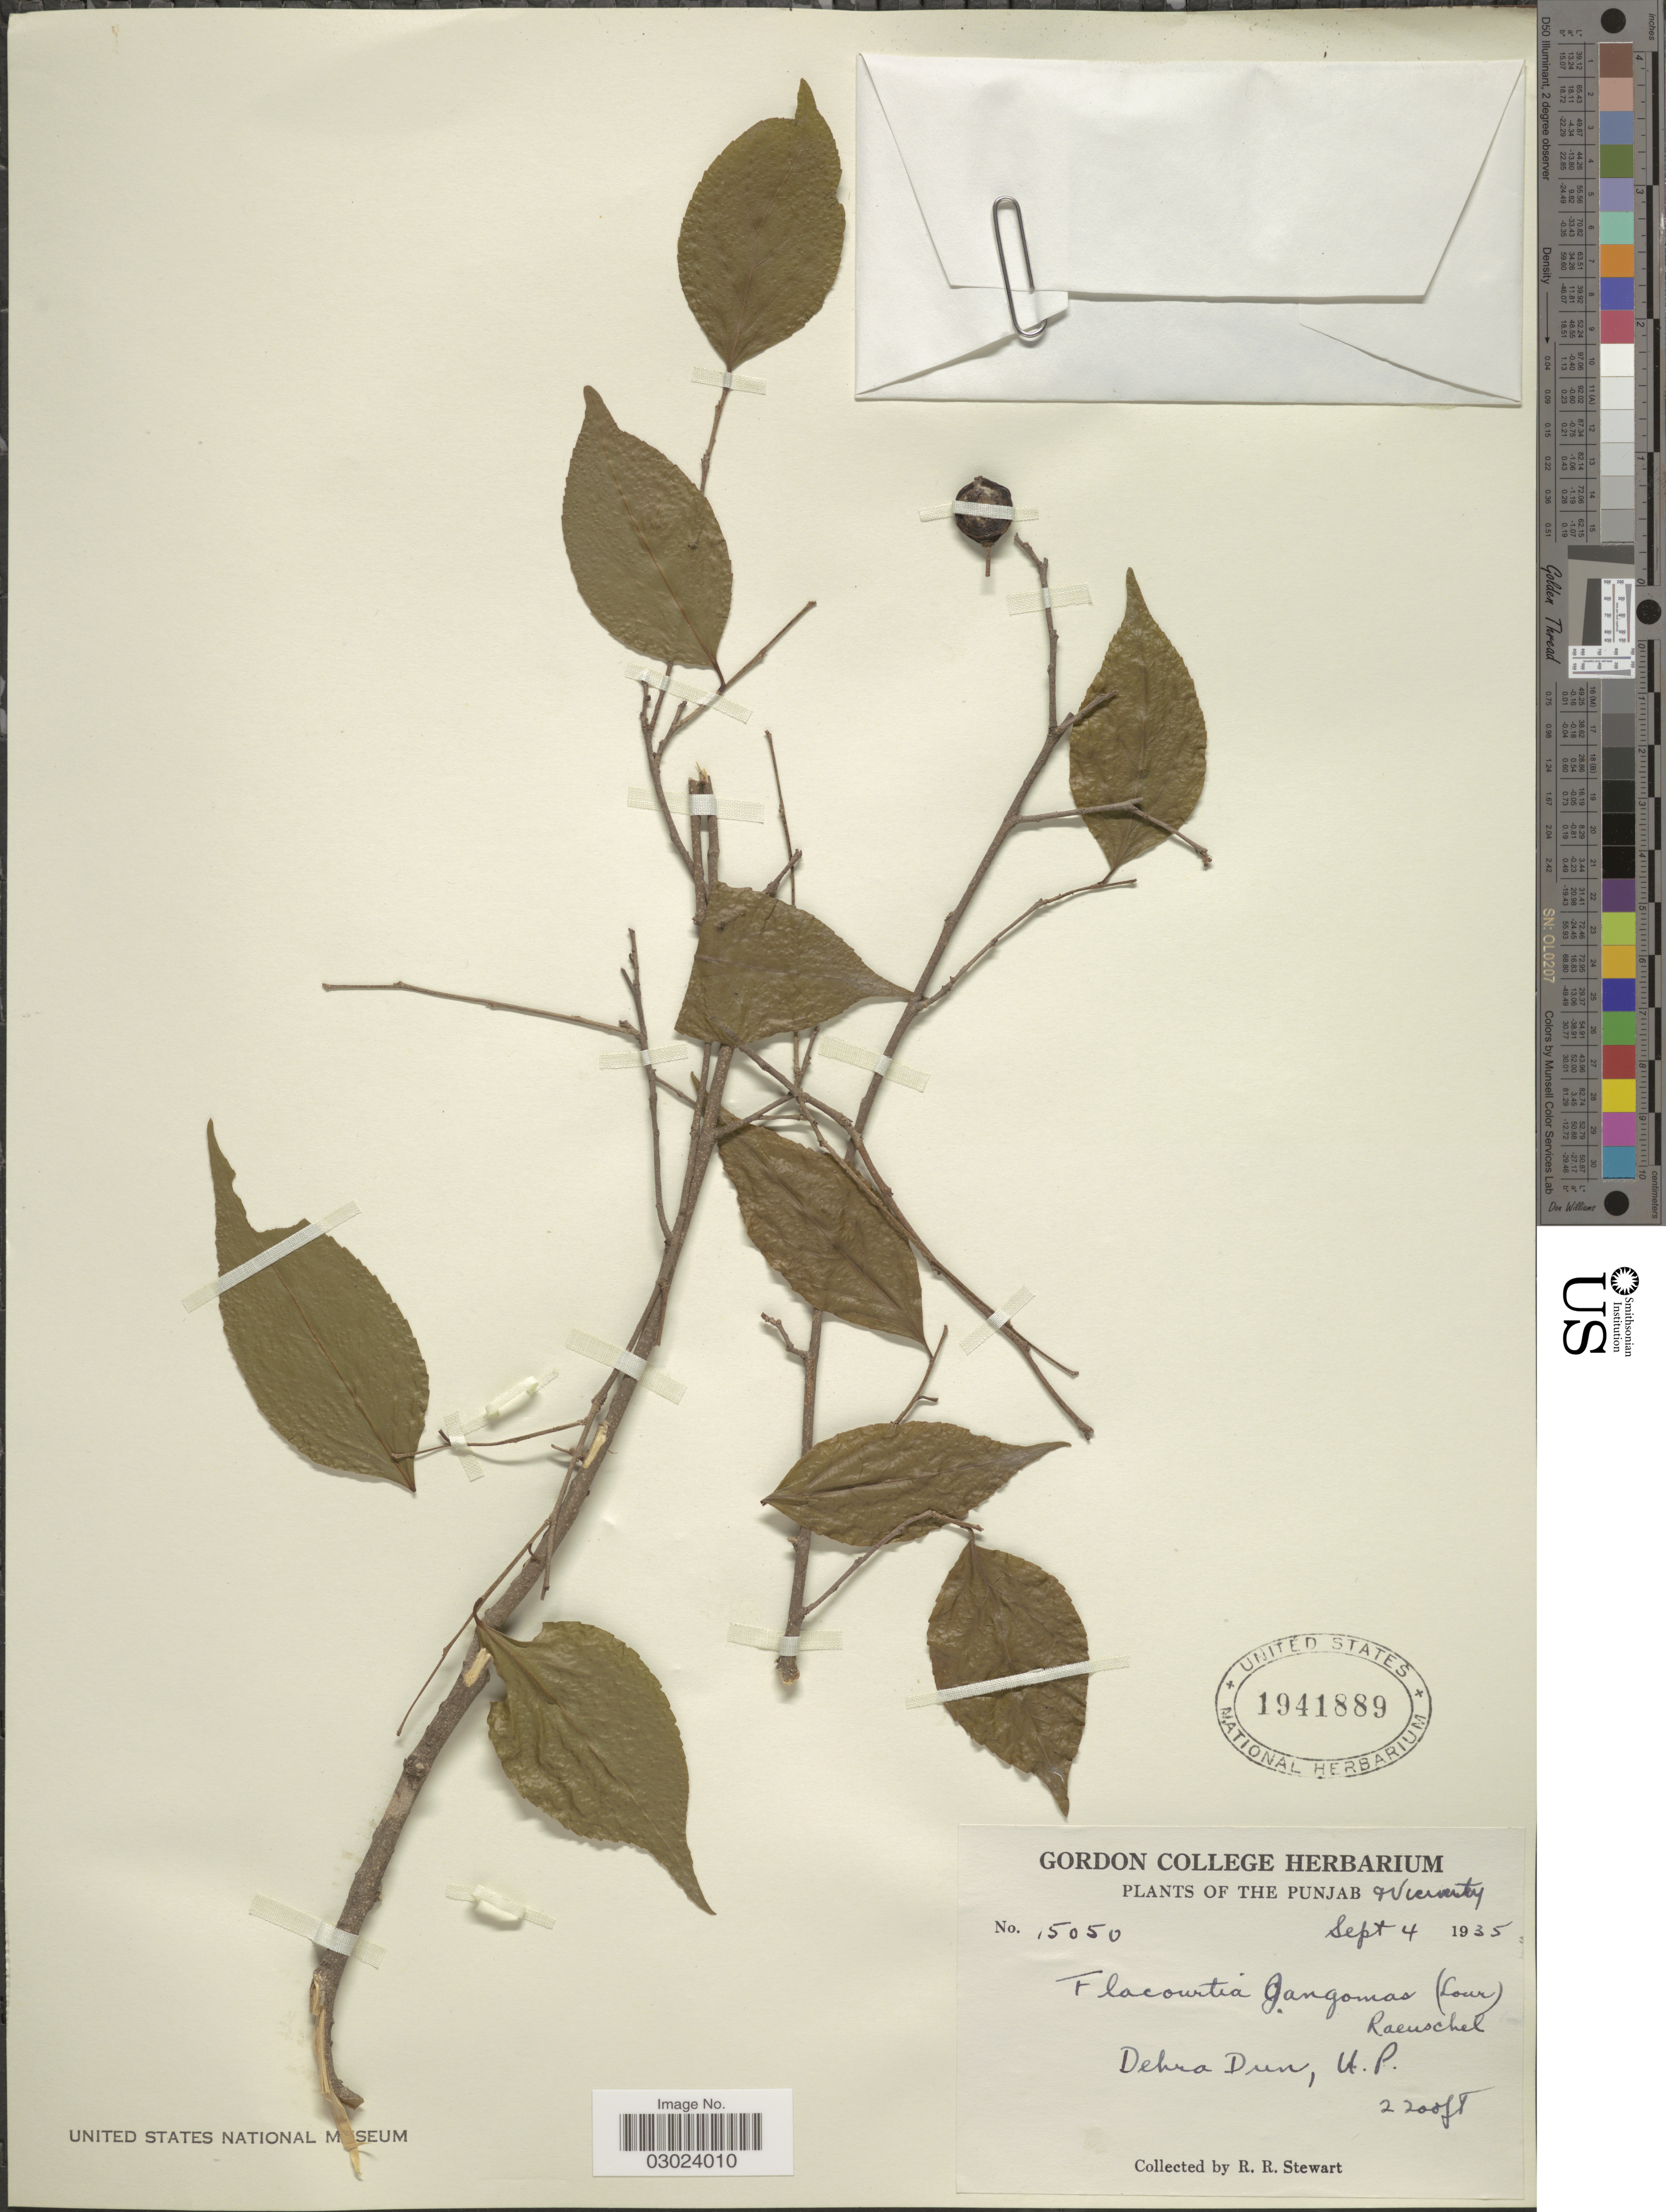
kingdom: Plantae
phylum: Tracheophyta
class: Magnoliopsida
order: Malpighiales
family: Salicaceae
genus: Flacourtia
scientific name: Flacourtia kinabaluensis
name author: Sleumer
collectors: R. Stewart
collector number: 15050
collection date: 1935-09-04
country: India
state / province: Uttarakhand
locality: The Punjab & Vicinity. Dehra Dun, U. P.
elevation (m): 671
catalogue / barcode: US 1941889